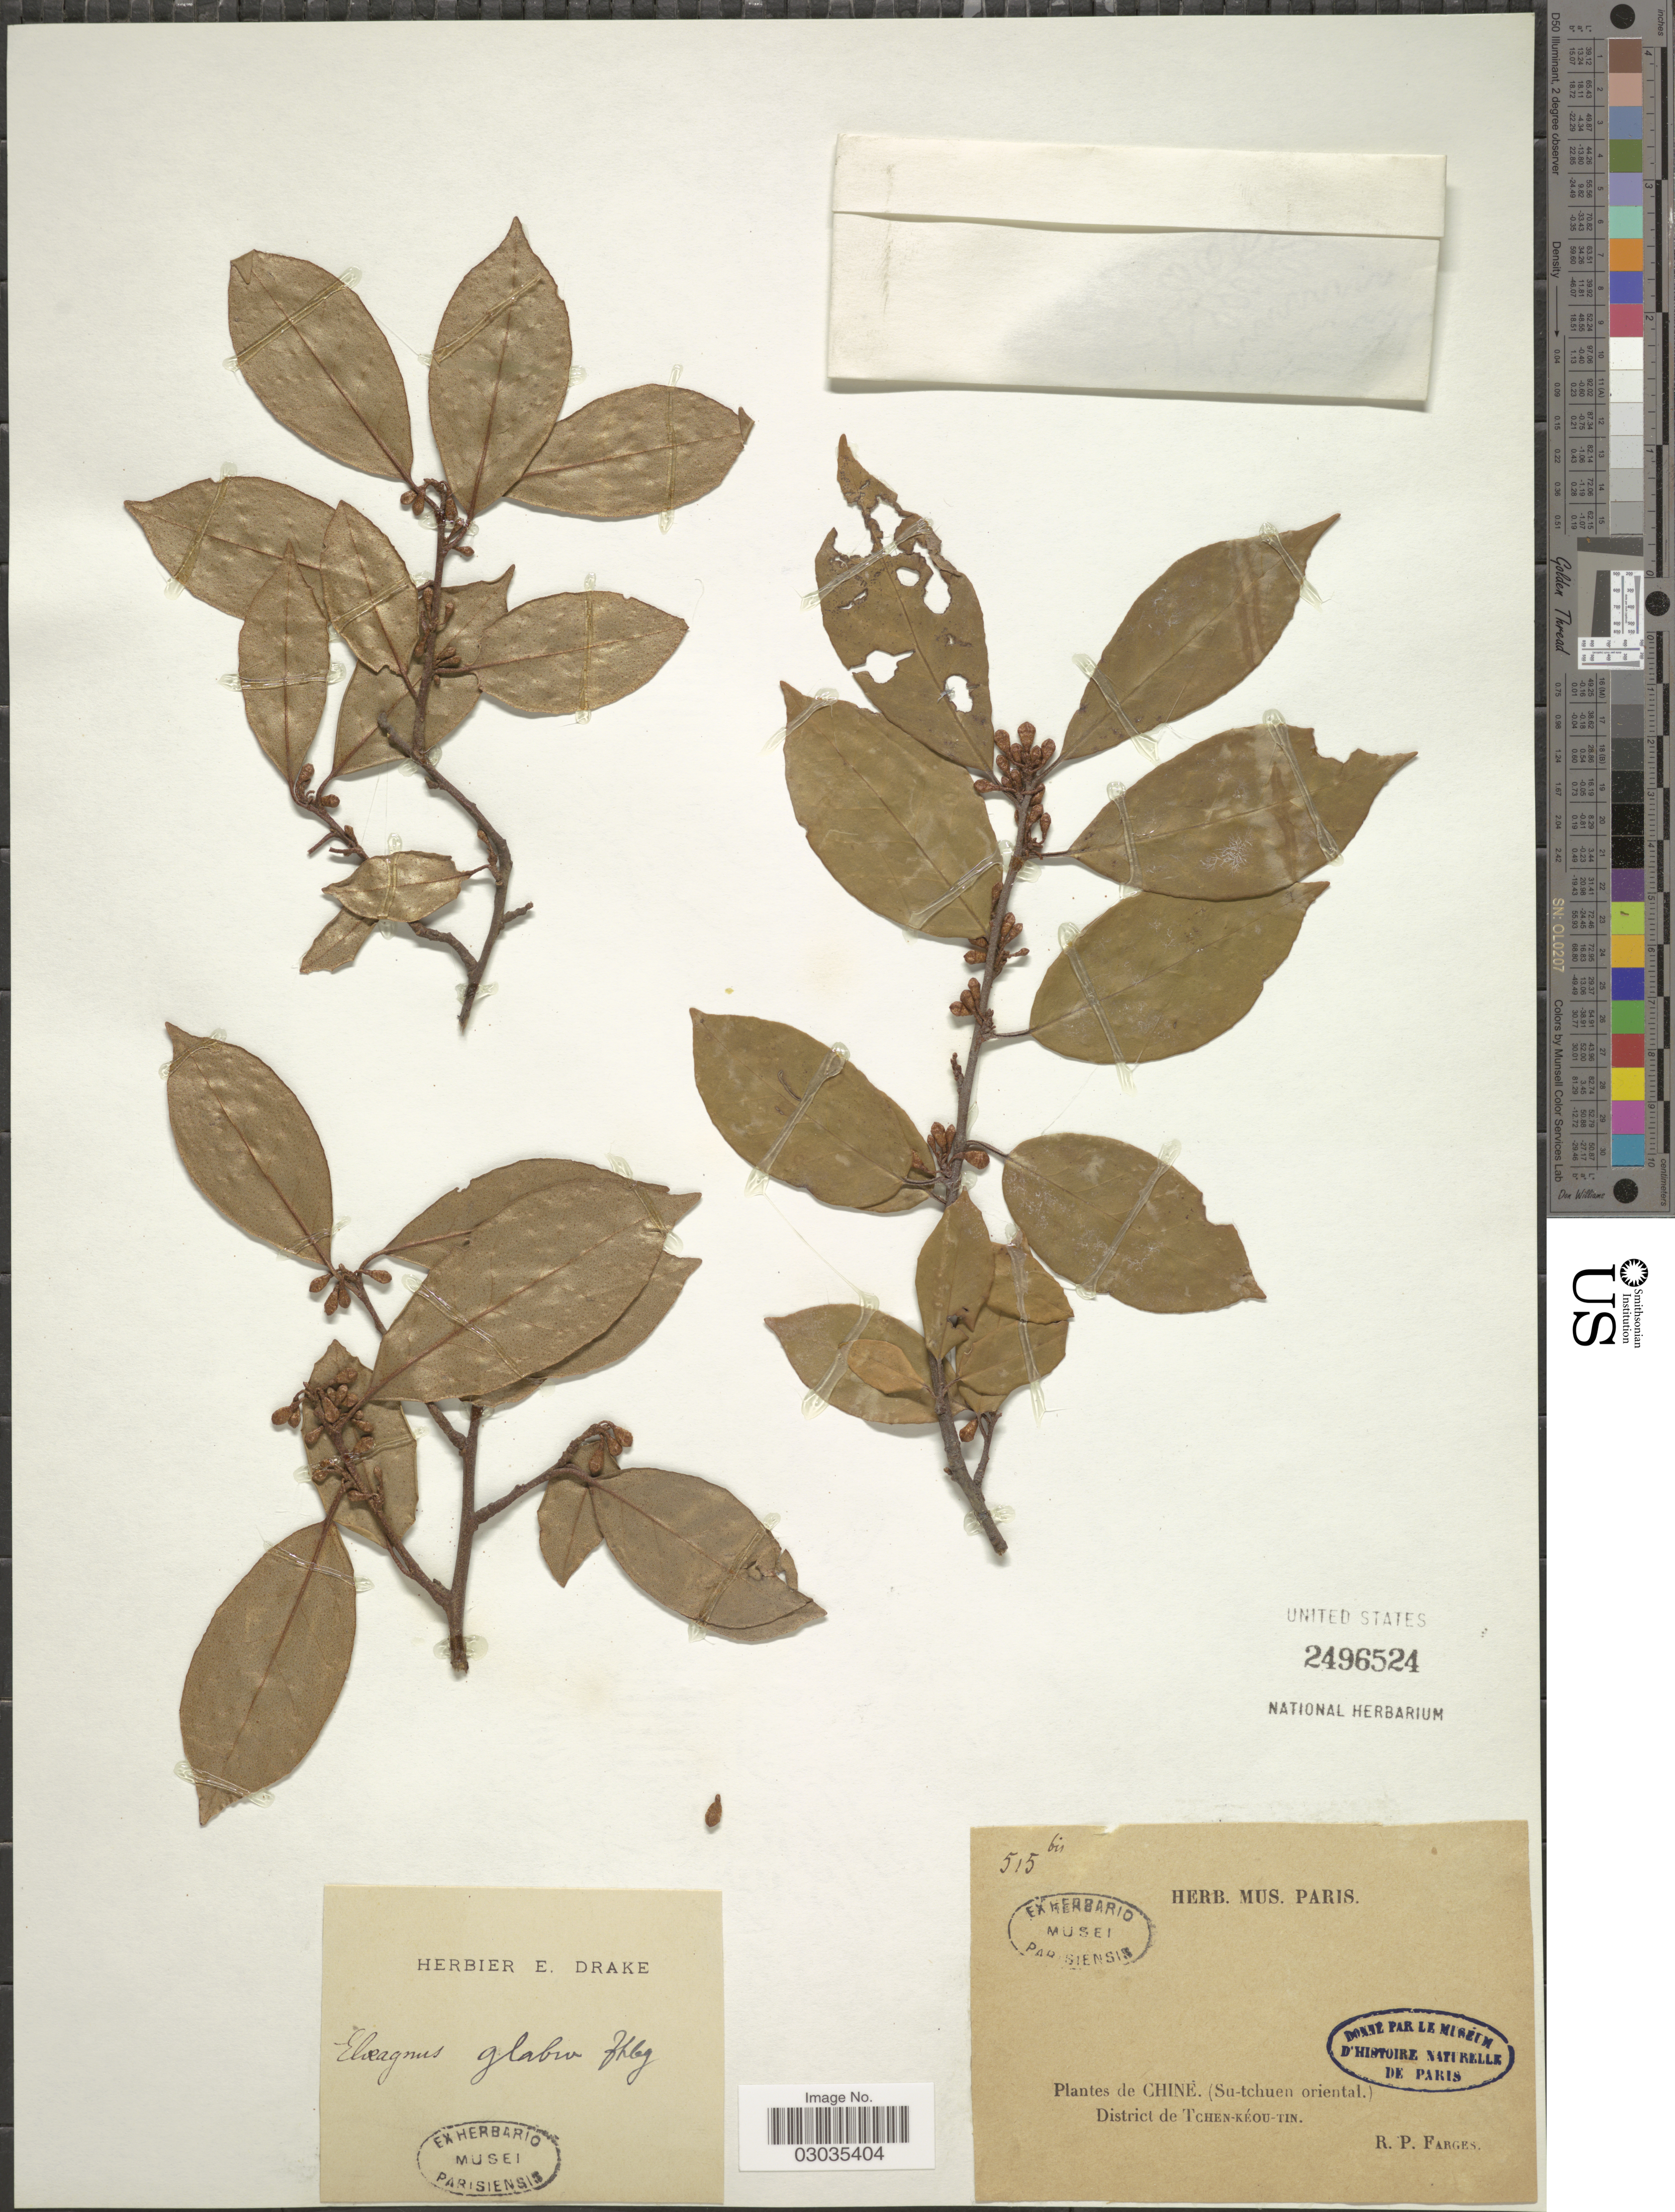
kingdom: Plantae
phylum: Tracheophyta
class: Magnoliopsida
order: Rosales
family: Elaeagnaceae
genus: Elaeagnus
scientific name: Elaeagnus glabra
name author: Thunb.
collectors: R. Farges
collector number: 515bis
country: China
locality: Chine (Su-tchuen oriental) District de Tchen-Kéou-Tin.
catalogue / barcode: US 2496524